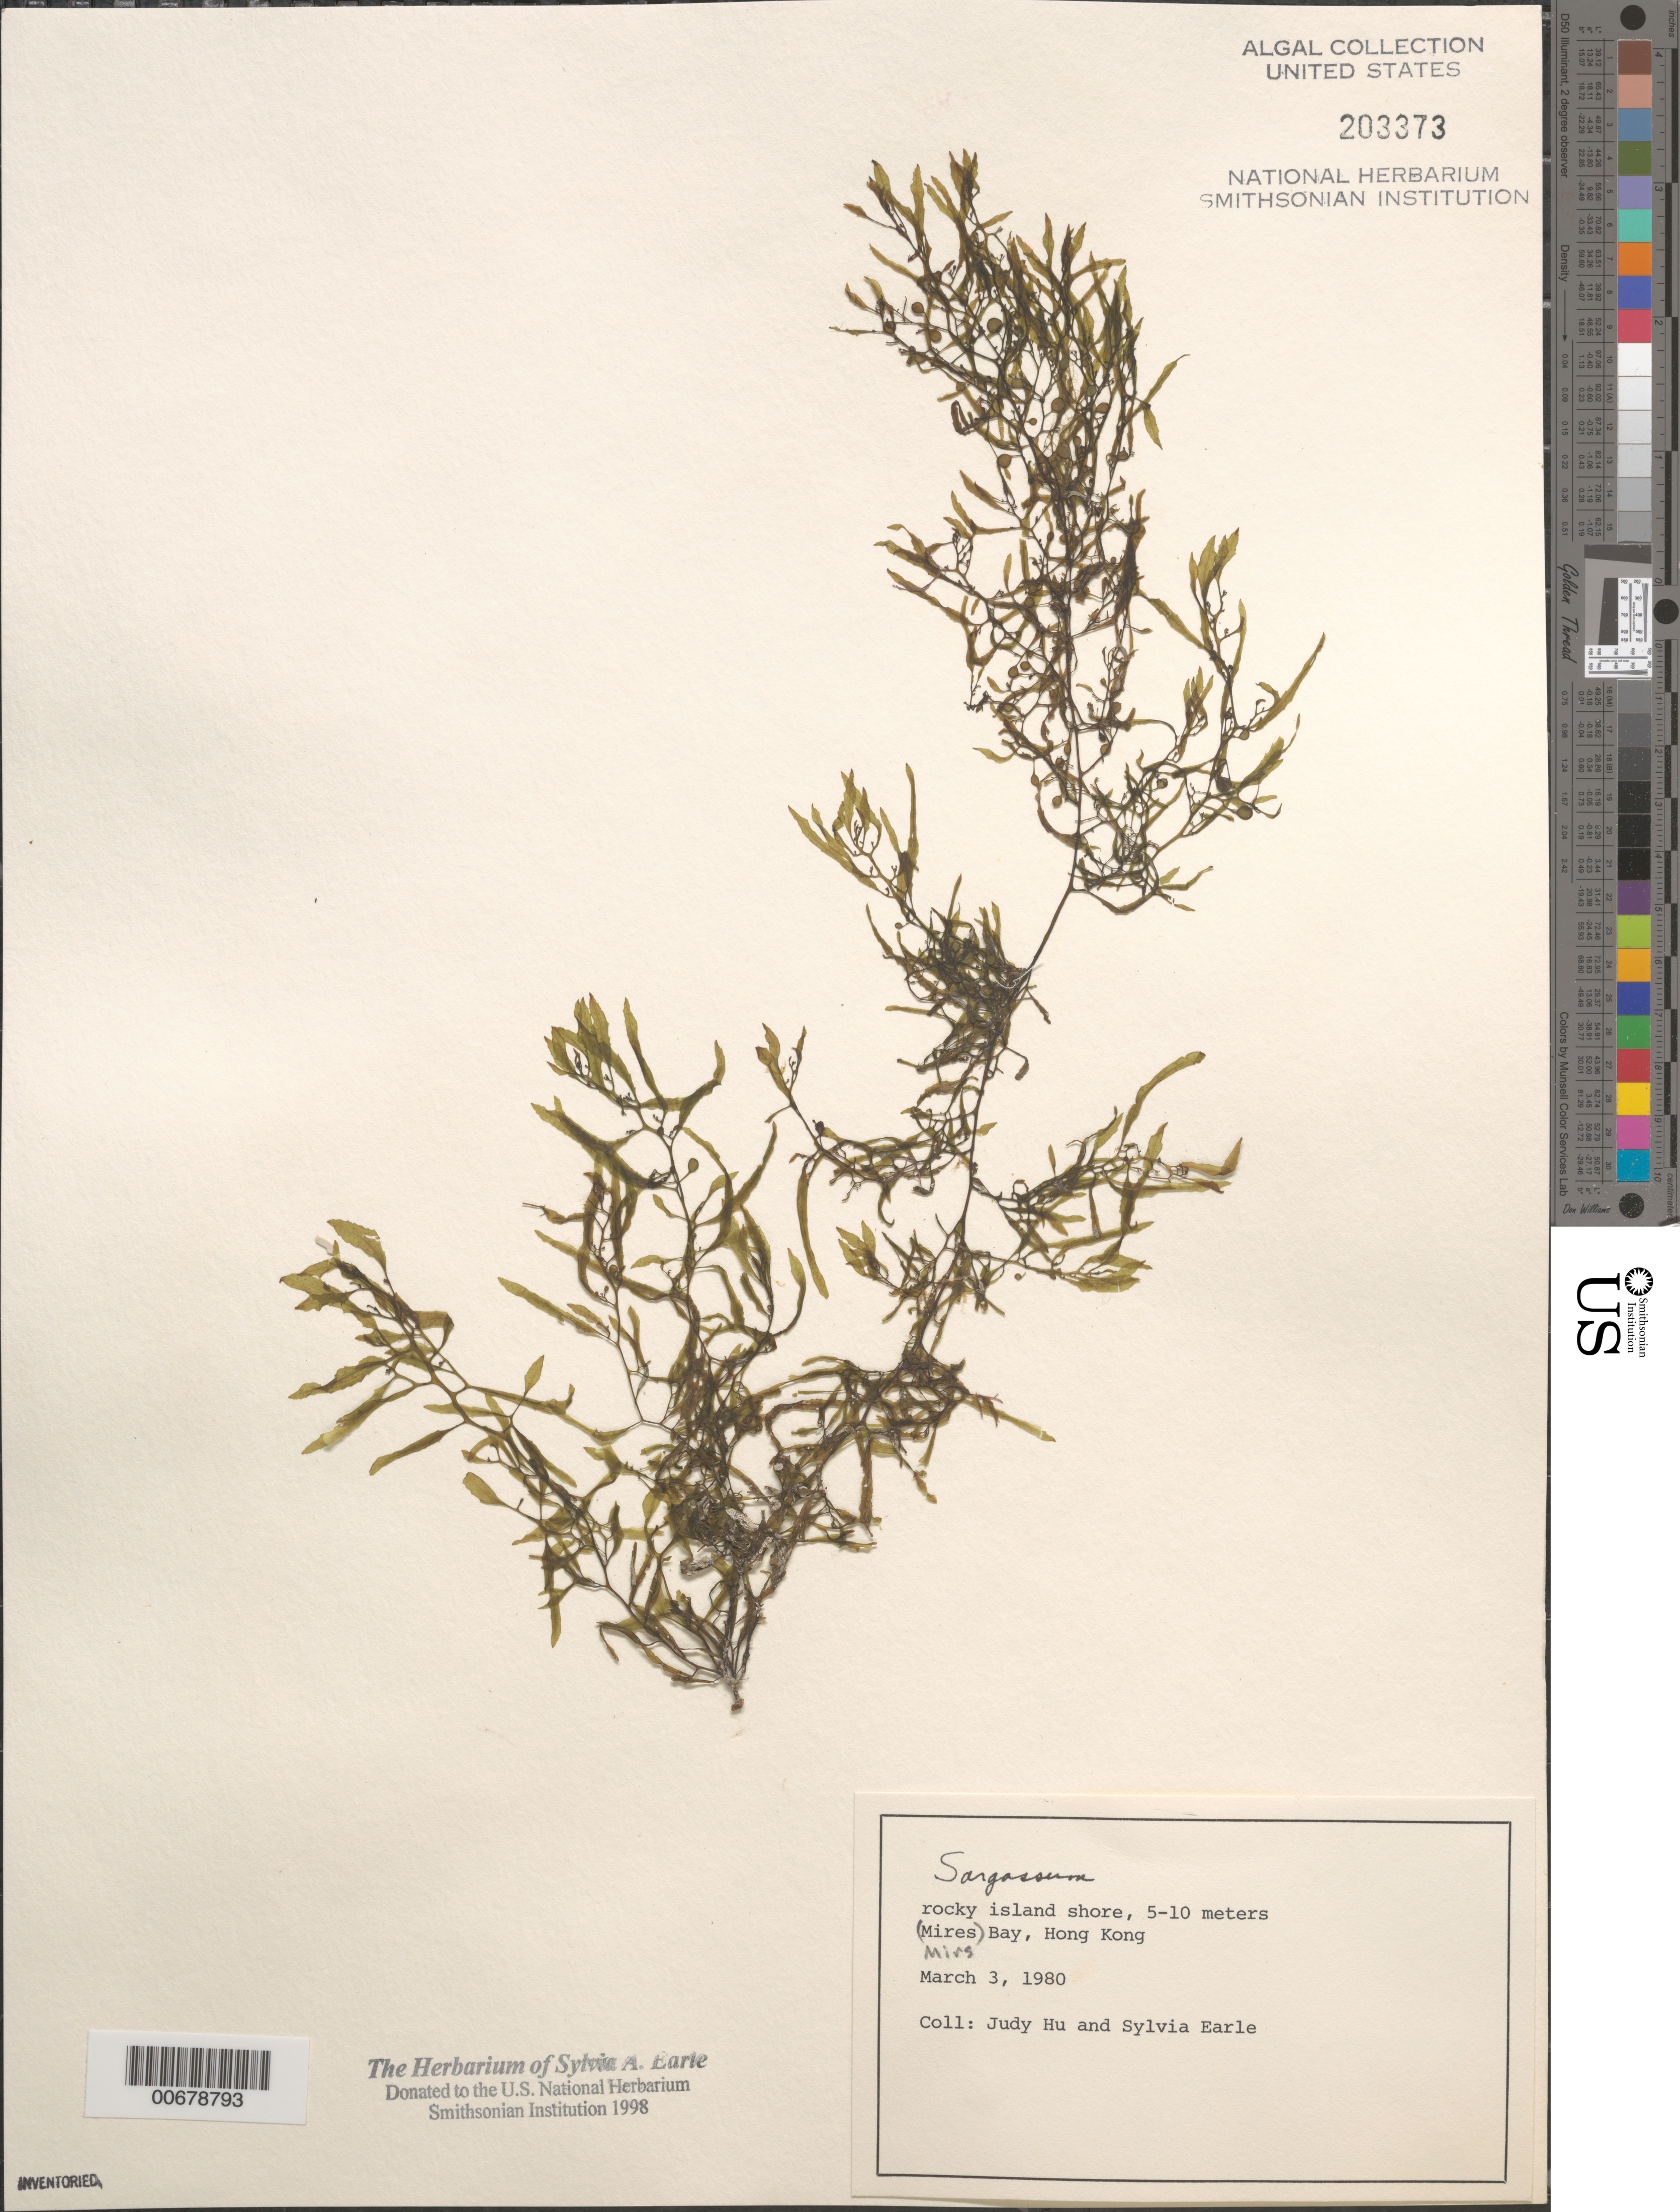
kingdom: Chromista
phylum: Ochrophyta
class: Phaeophyceae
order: Fucales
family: Sargassaceae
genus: Sargassum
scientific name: Sargassum sp.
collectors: J. Hu & S. A. Earle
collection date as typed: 03 Mar 1980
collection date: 1980-03-03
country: China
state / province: Hong Kong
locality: Mirs Bay (Mires Bay), New Territories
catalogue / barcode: US 203373